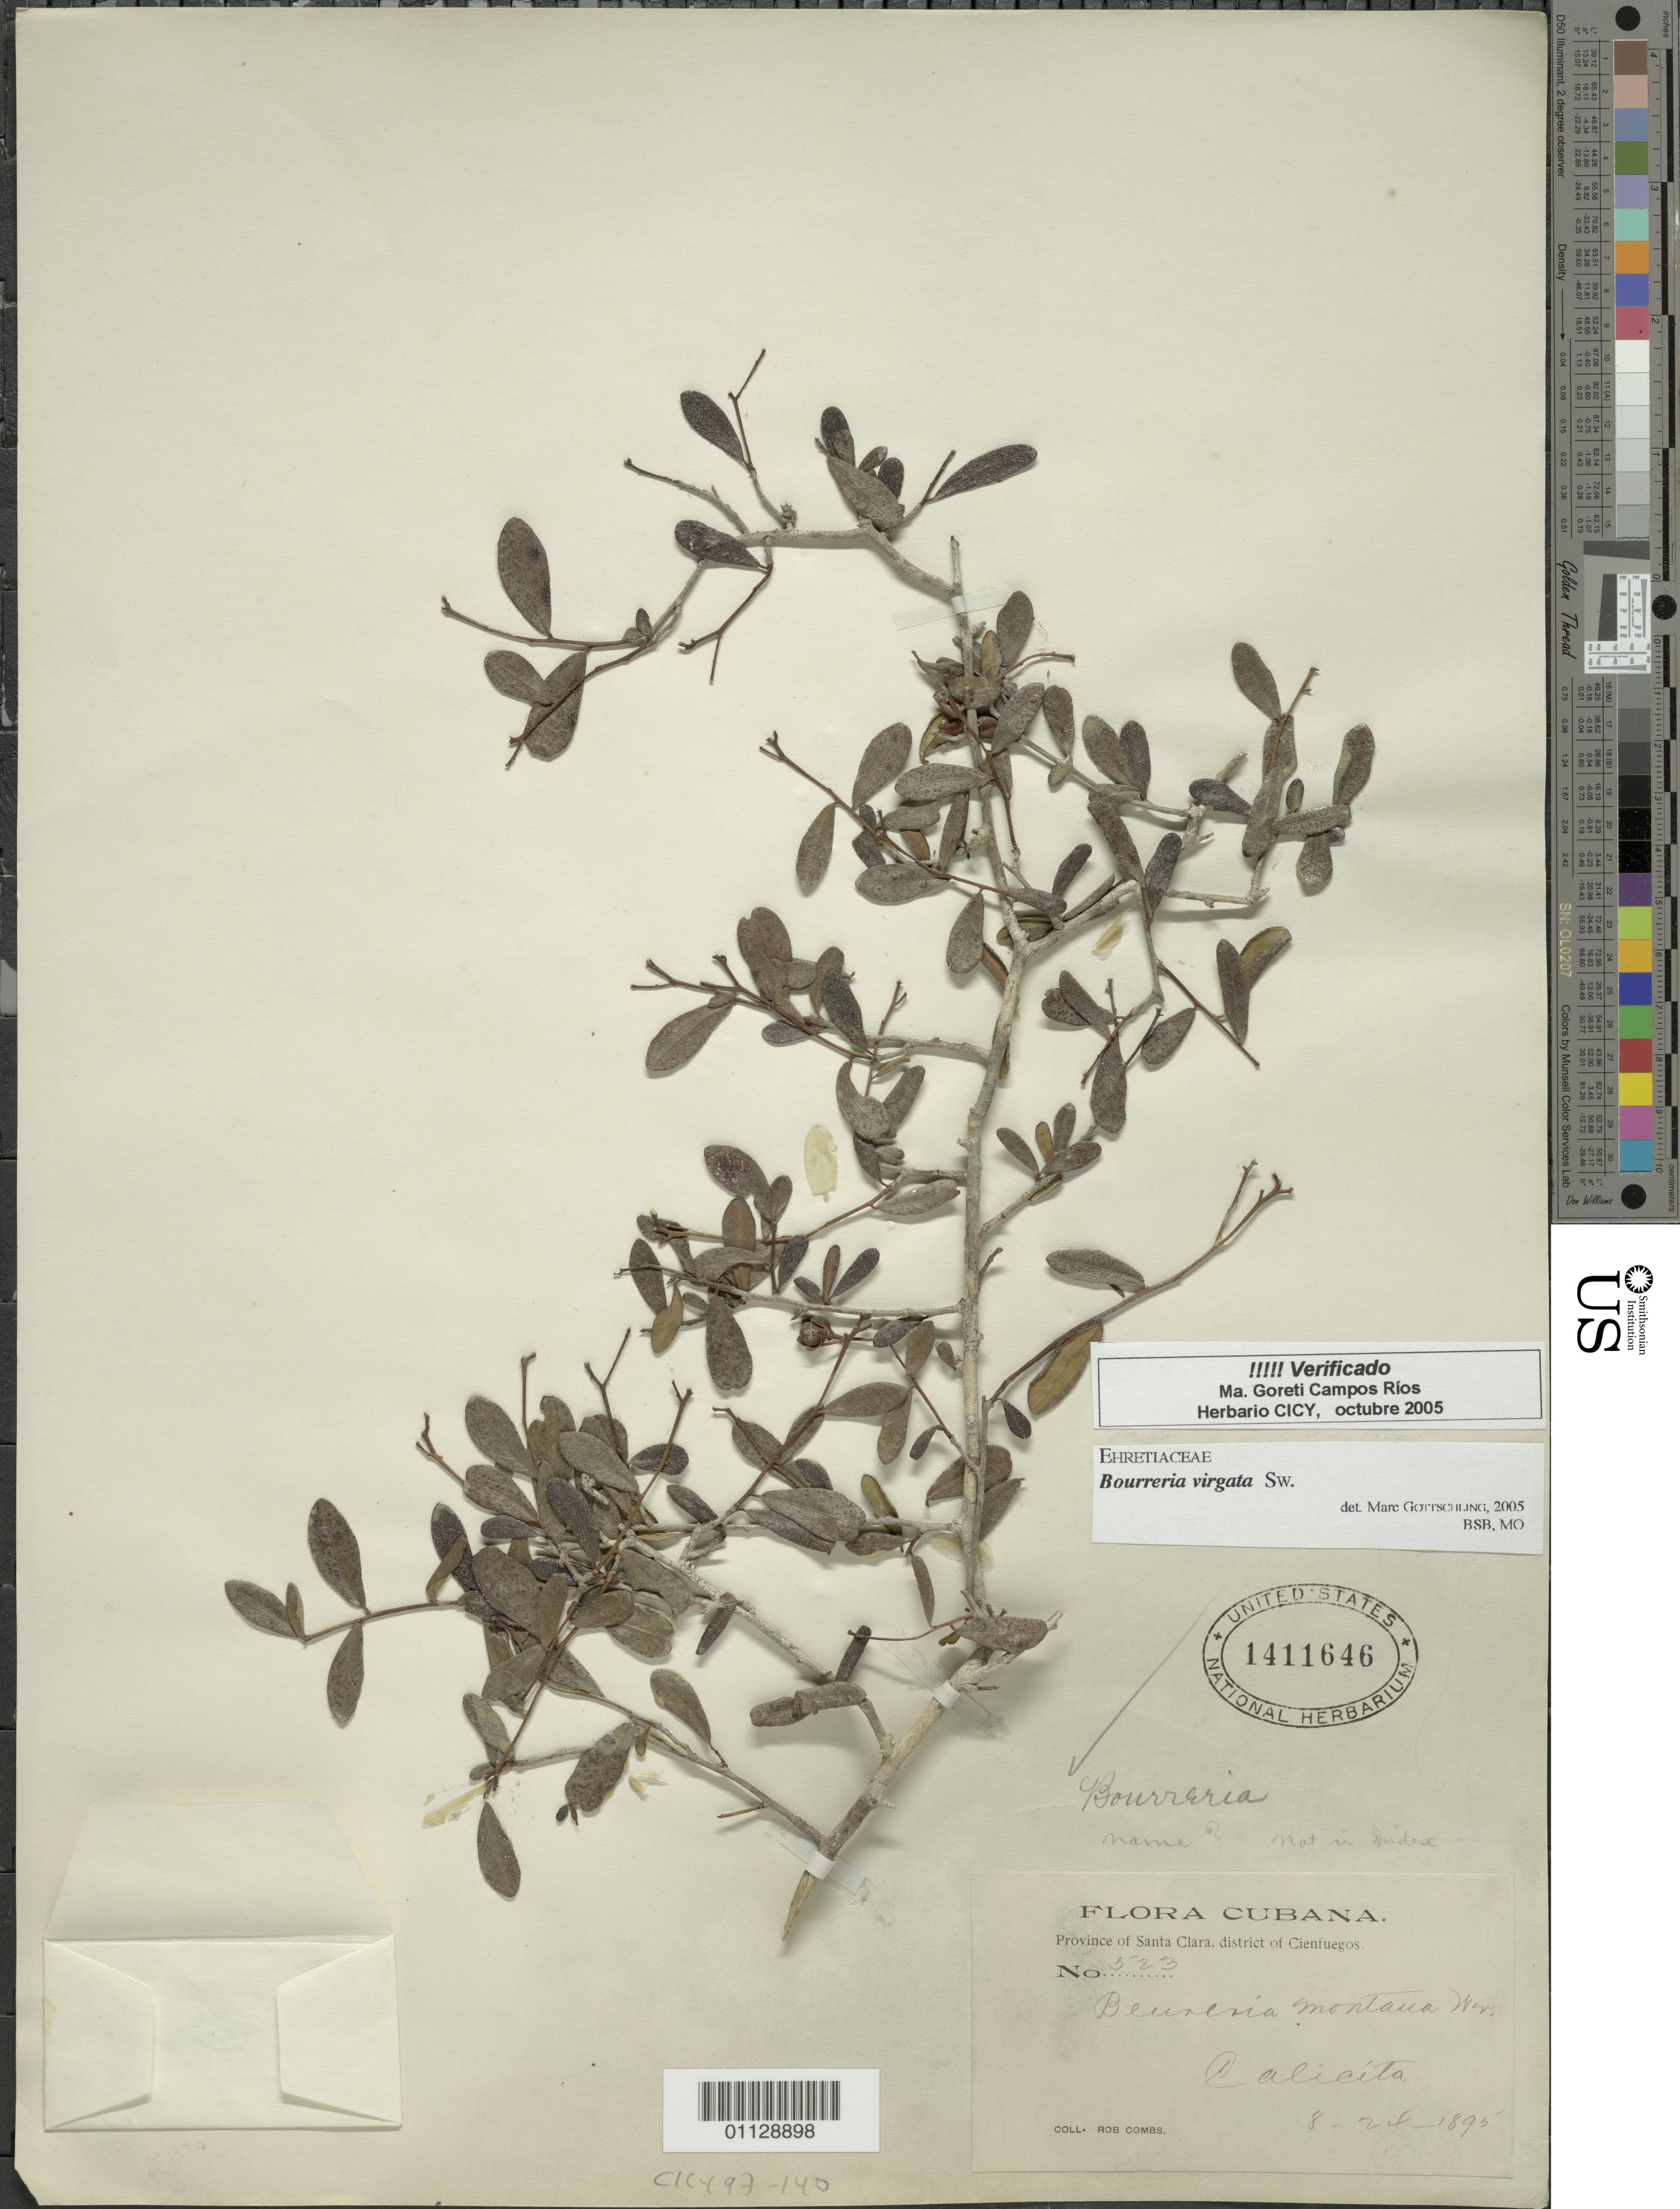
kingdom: Plantae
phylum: Tracheophyta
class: Magnoliopsida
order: Boraginales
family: Ehretiaceae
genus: Bourreria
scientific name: Bourreria virgata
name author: (Sw.) G. Don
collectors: R. Combs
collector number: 523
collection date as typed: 24 Aug 1895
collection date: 1895-08-24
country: Cuba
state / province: Villa Clara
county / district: Santa Clara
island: Cuba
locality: Calicita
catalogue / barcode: US 1411646